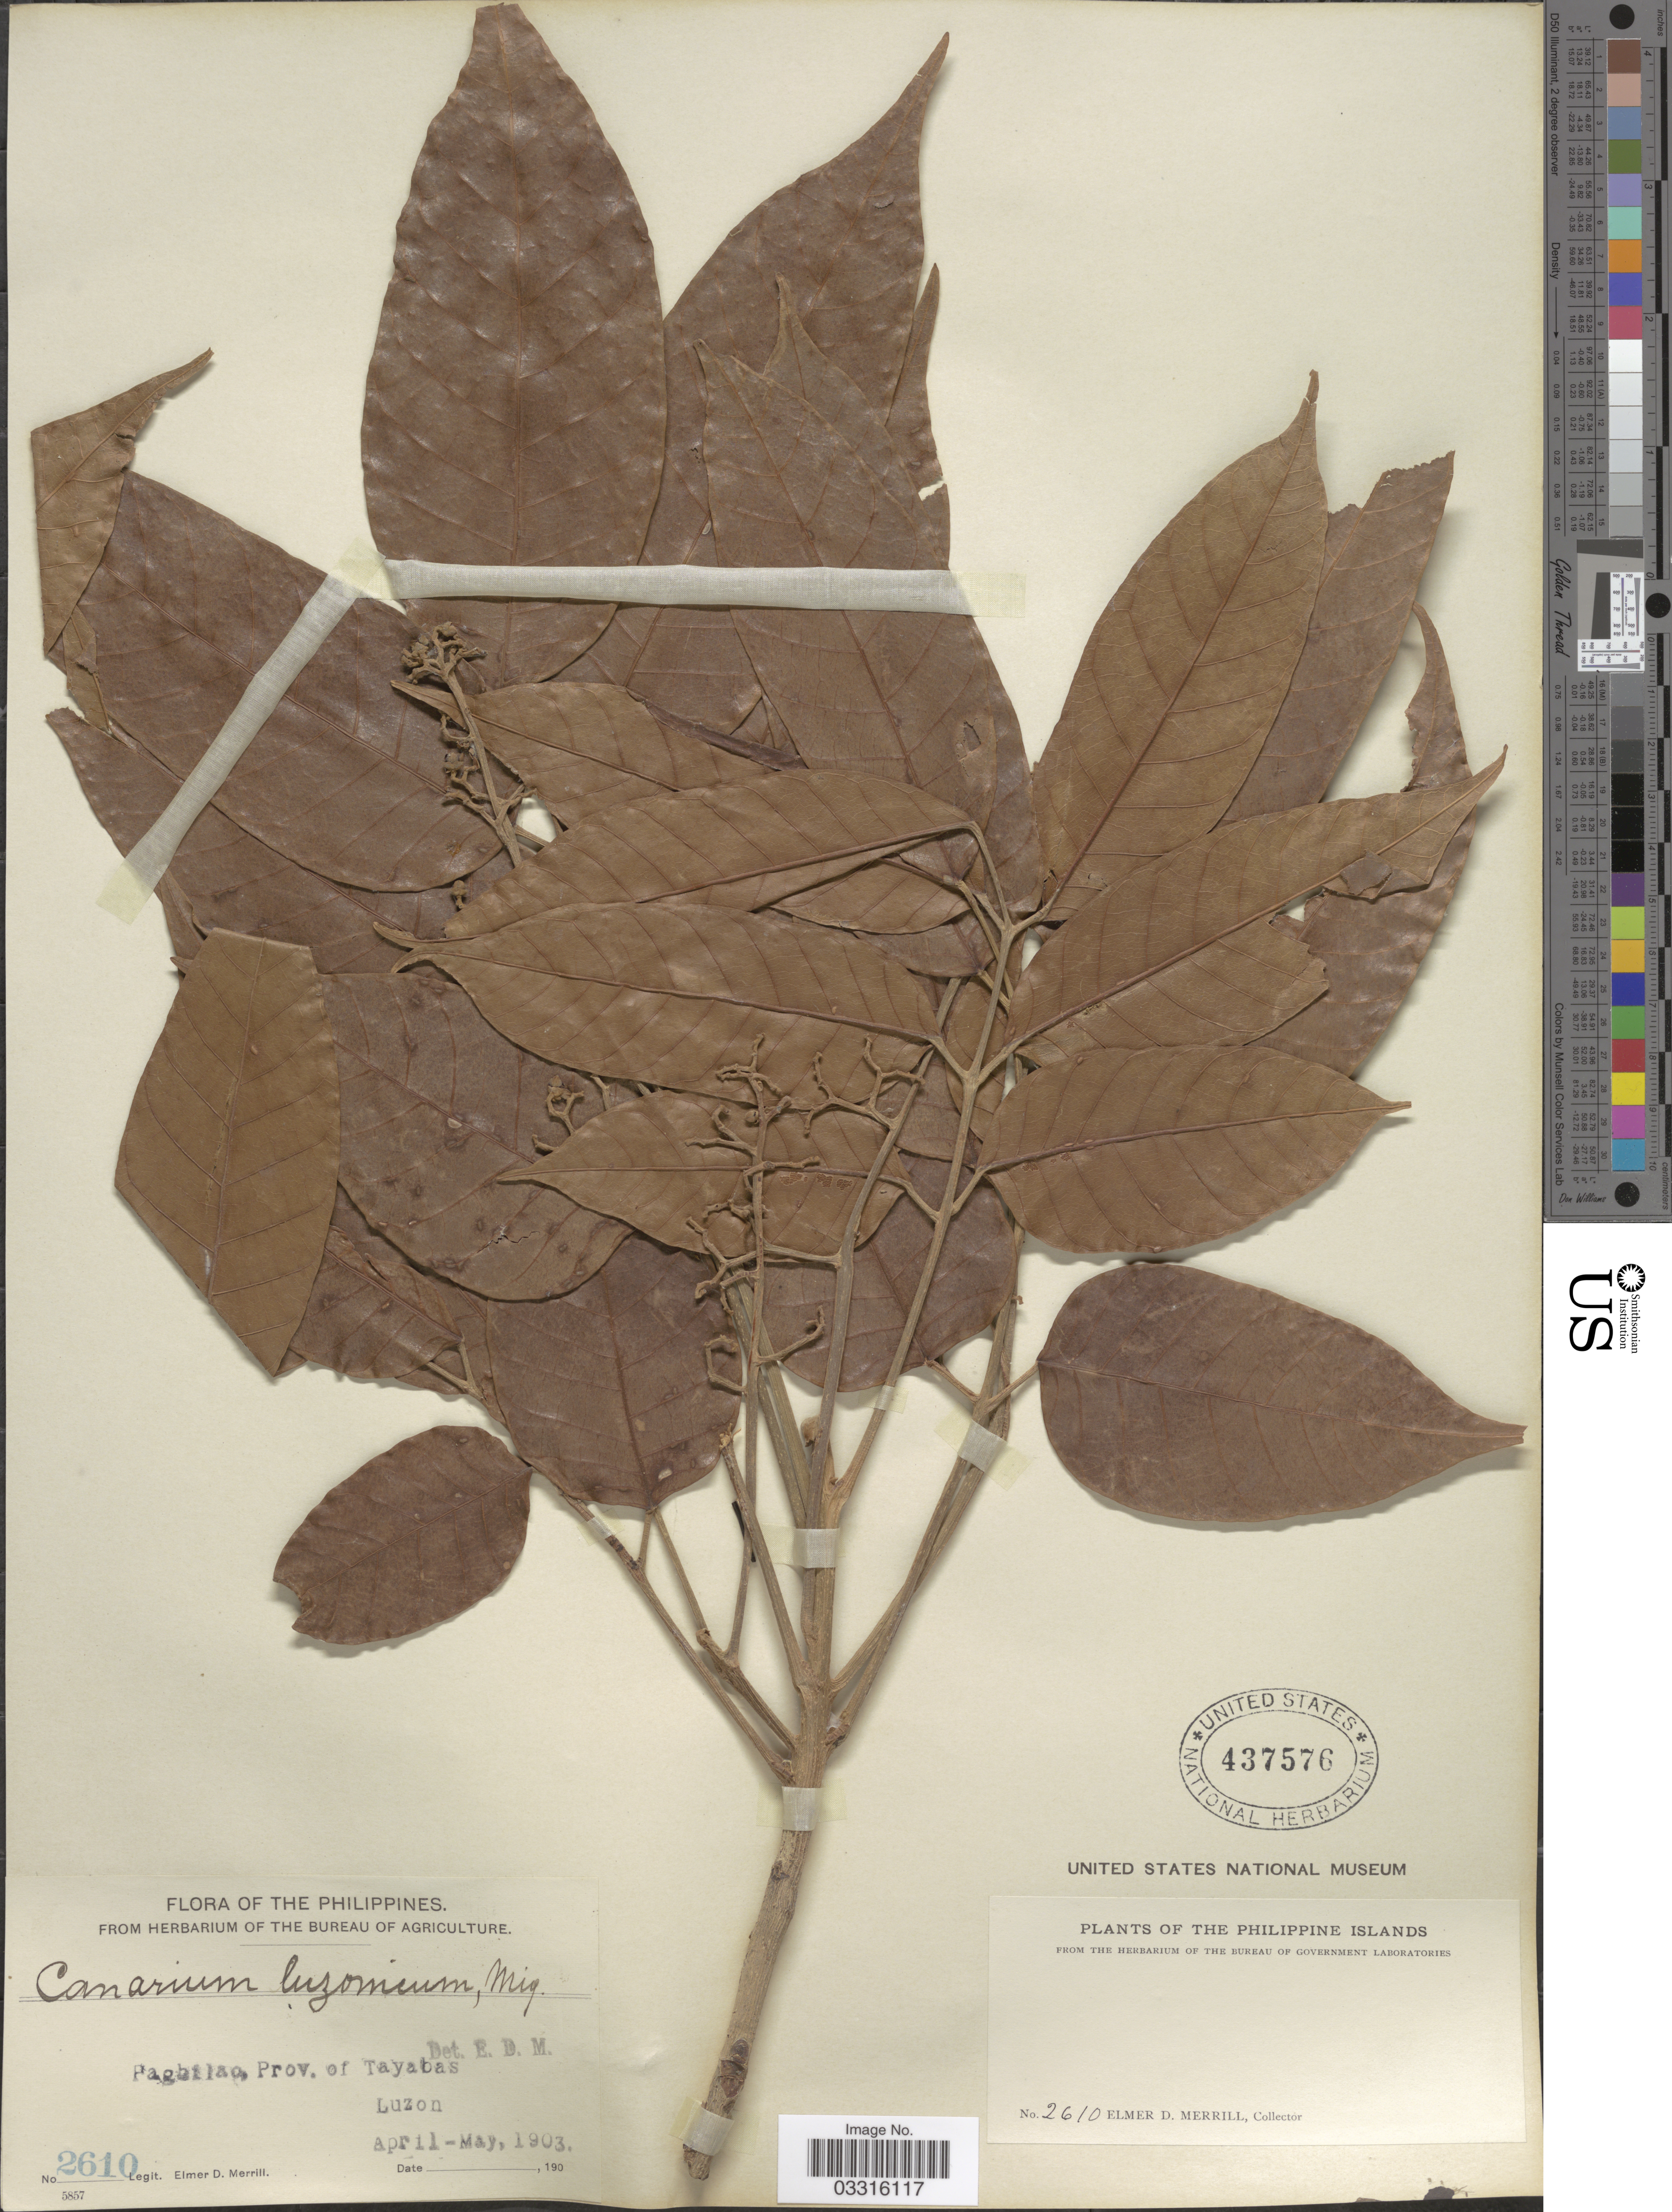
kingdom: Plantae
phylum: Tracheophyta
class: Magnoliopsida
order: Sapindales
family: Burseraceae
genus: Canarium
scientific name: Canarium luzonicum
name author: (Blume) A. Gray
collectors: E. D. Merrill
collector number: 2610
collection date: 1903-04/1903-05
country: Philippines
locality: Pagbilao, Prov. of Tayabas, Luzon.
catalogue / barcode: US 437576